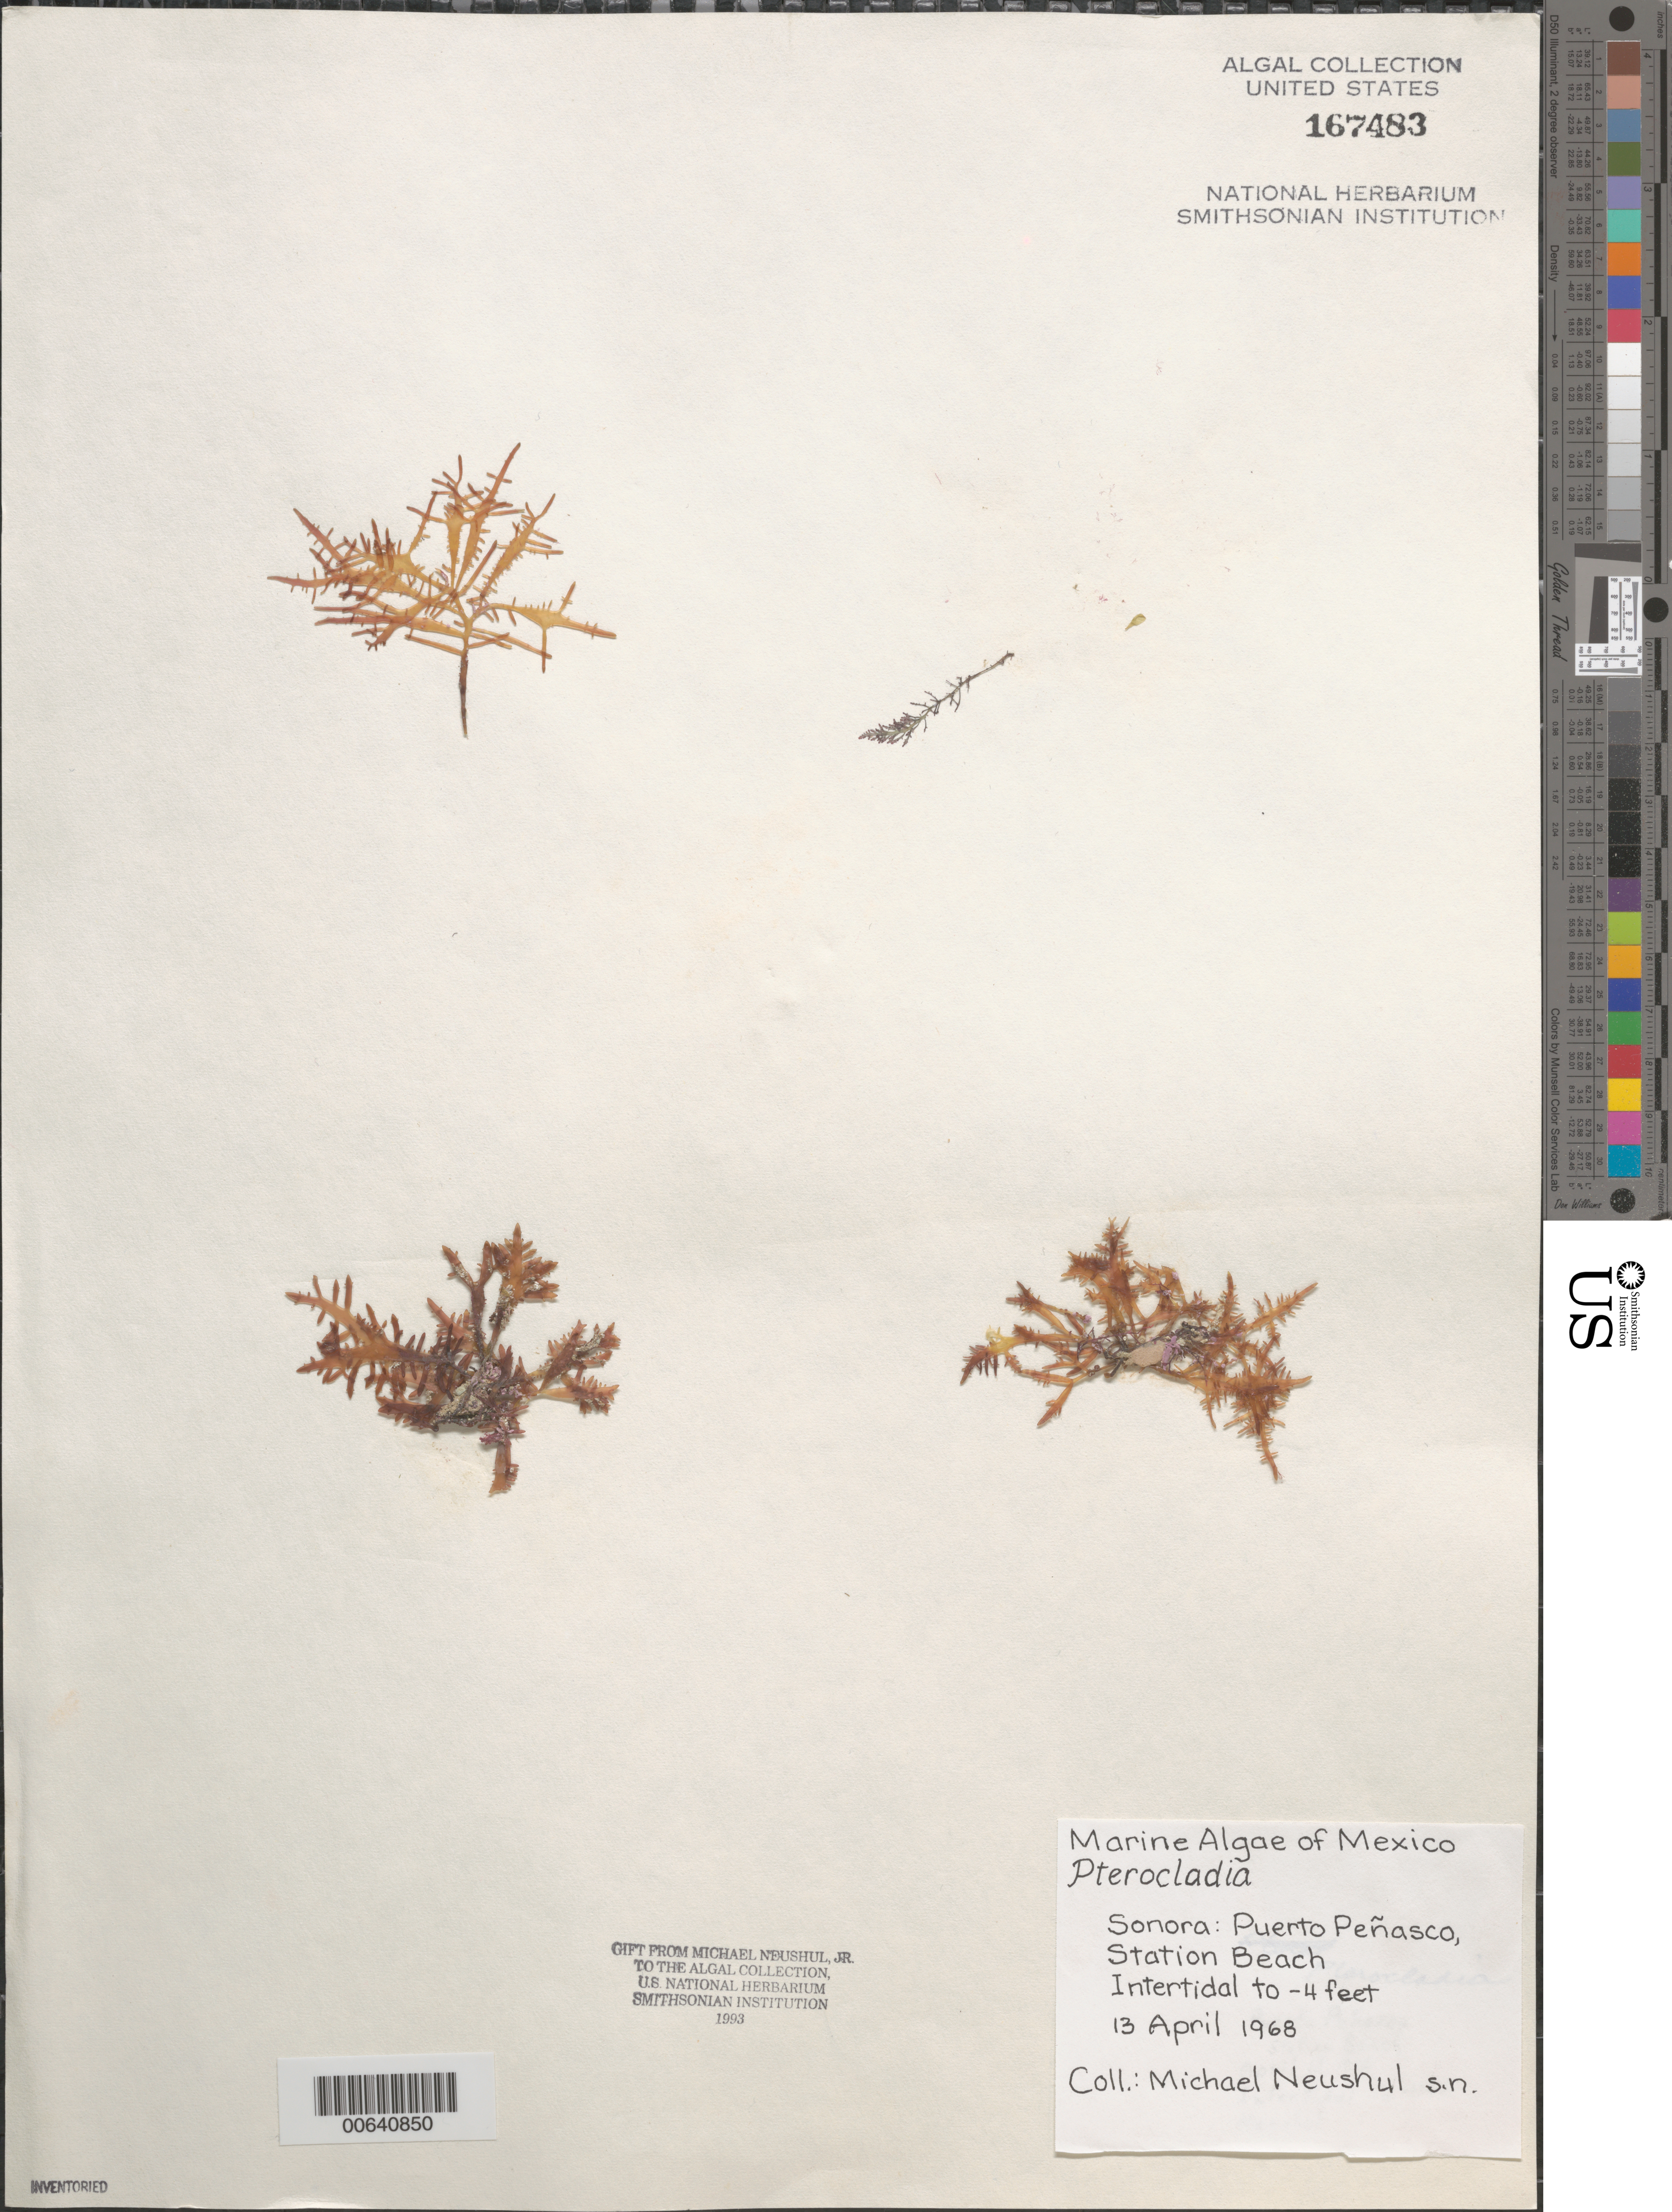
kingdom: Plantae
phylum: Rhodophyta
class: Florideophyceae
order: Gelidiales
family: Pterocladiaceae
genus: Pterocladia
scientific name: Pterocladia sp.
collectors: M. Neushul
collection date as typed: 13 Apr 1968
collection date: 1968-04-13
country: Mexico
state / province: Sonora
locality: Puerto Penasco, Playa Estacion (Station Beach)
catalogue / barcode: US 167483